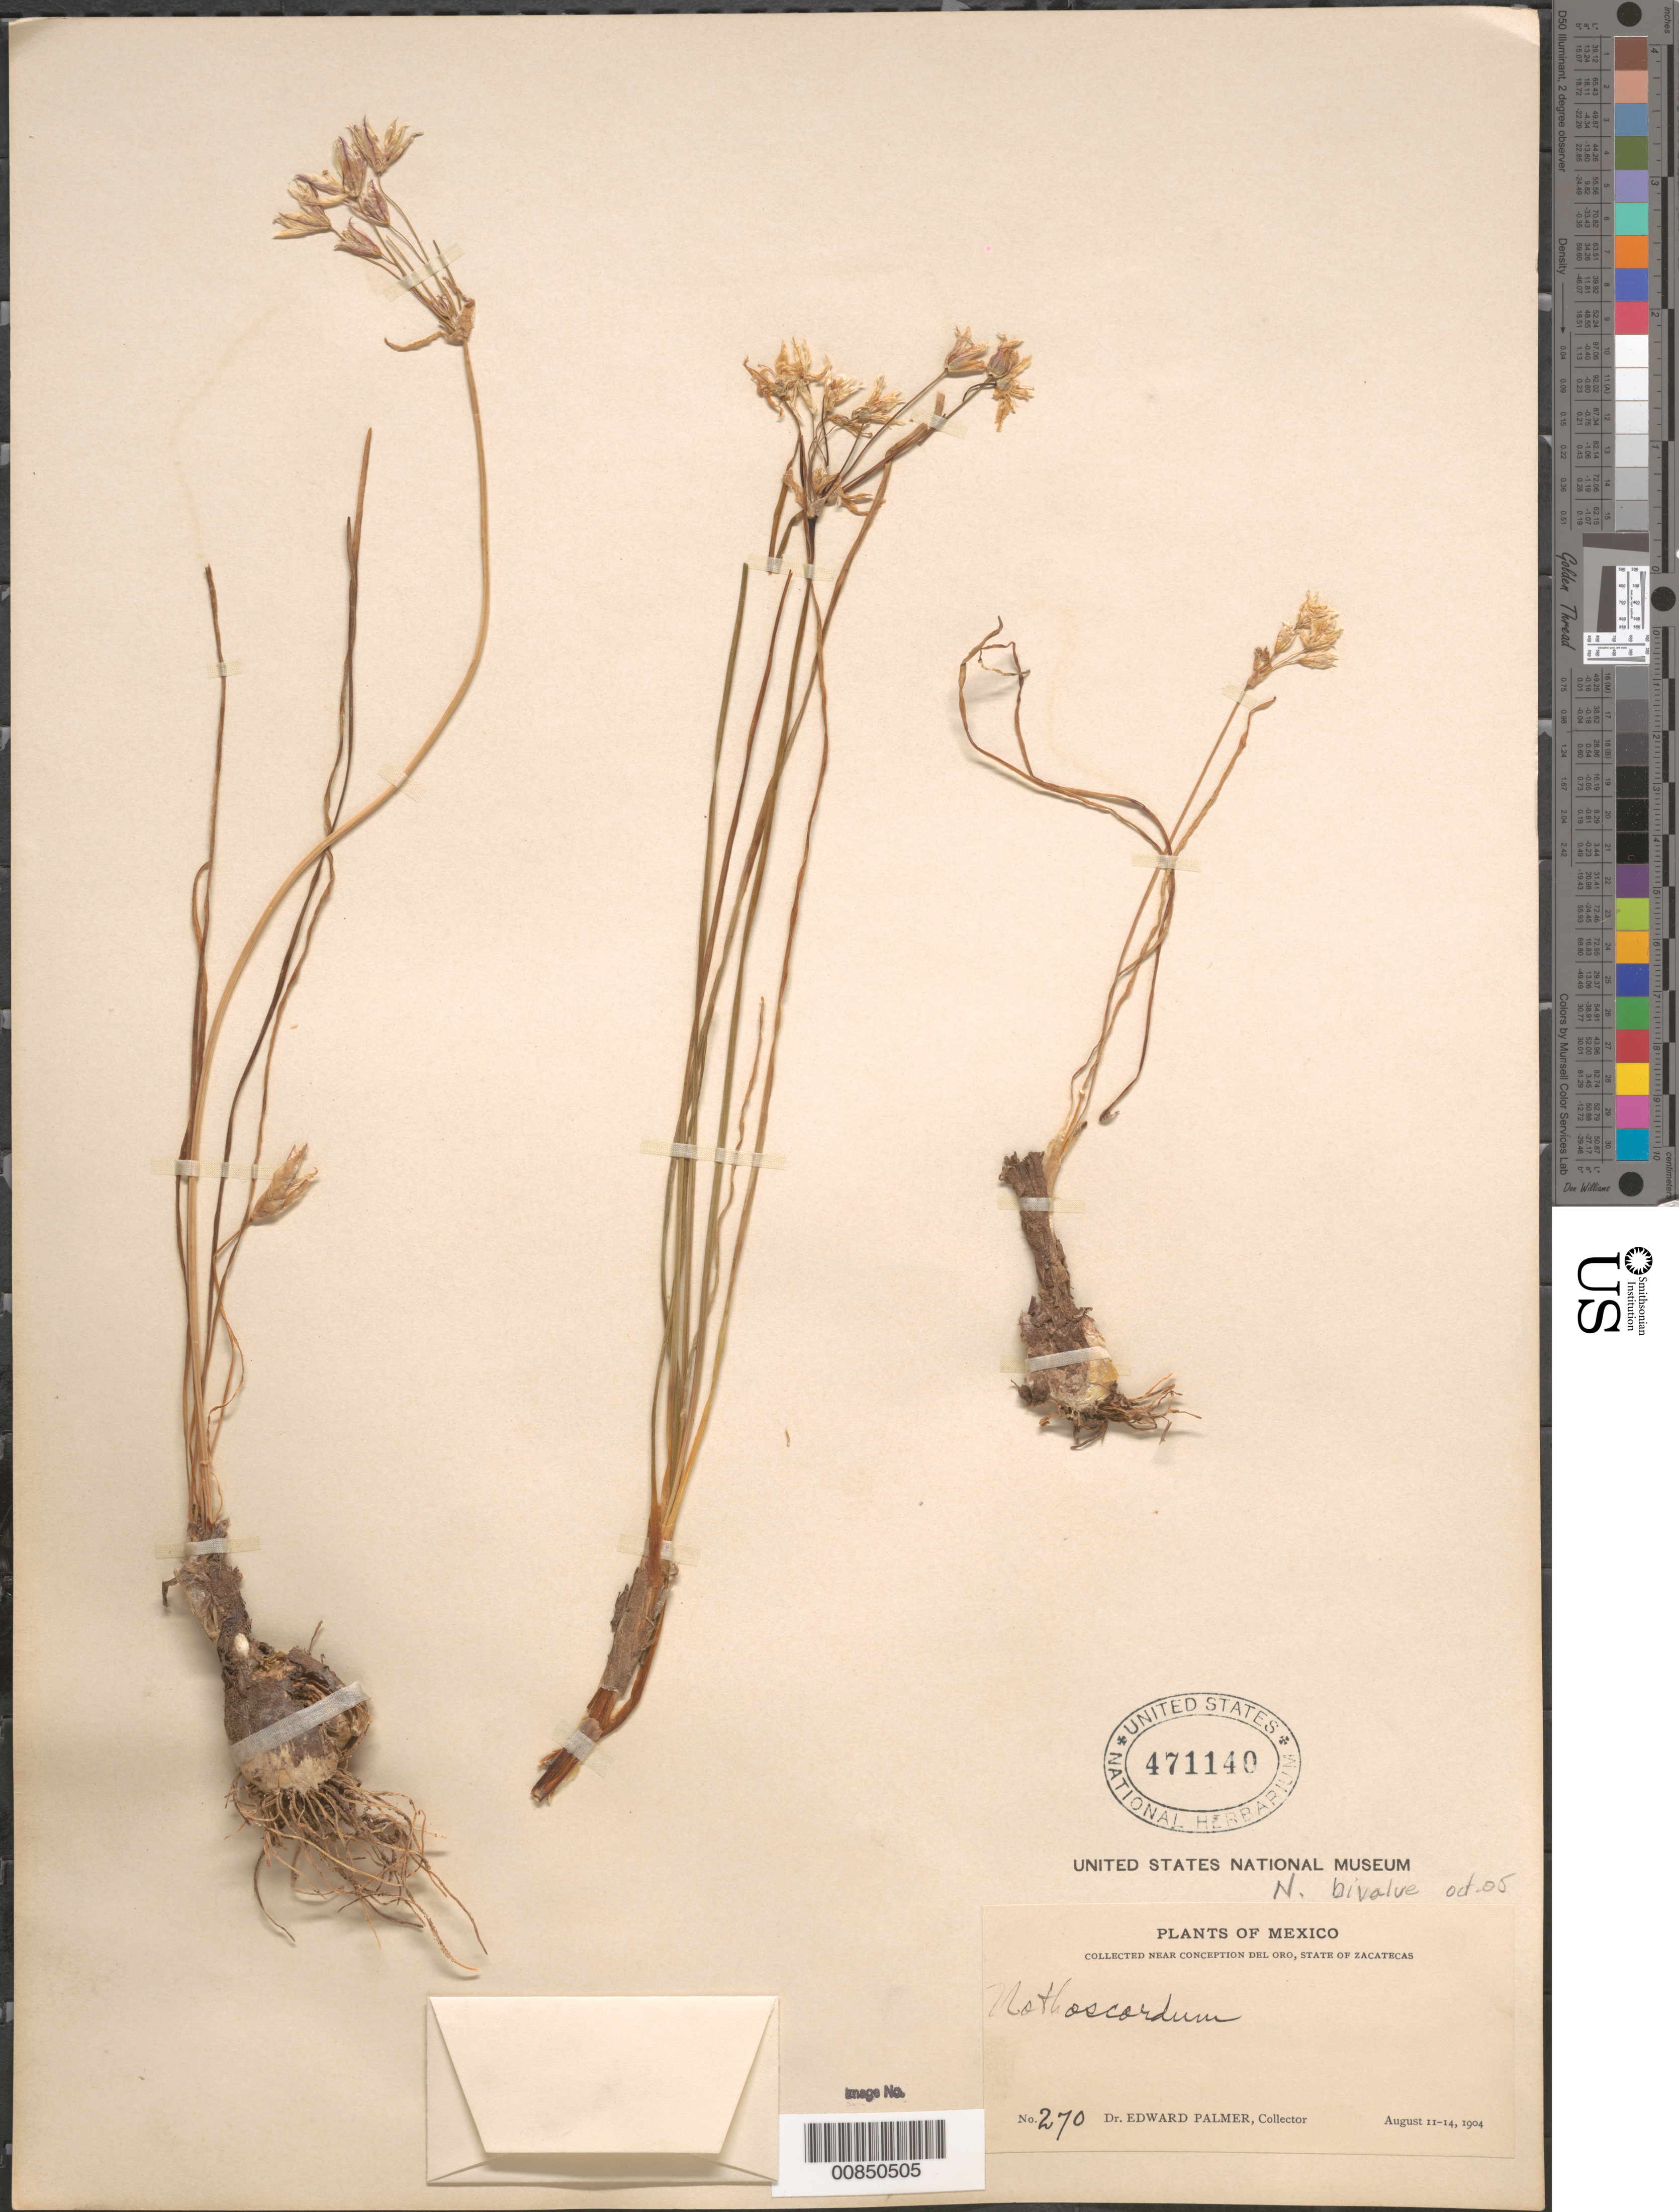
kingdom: Plantae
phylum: Tracheophyta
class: Liliopsida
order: Asparagales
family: Amaryllidaceae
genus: Nothoscordum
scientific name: Nothoscordum bivalve var. bivalve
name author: (L.) Britton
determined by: Strong, M. T., (US), Smithsonian Institution - National Museum of Natural History (UNITED STATES)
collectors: E. Palmer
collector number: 270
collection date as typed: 11 Aug 1904 to 14 Aug 1904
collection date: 1904-08-11/1904-08-14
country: Mexico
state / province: Zacatecas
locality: Near Concepción del Oro, Zacatecas.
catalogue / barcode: US 471140